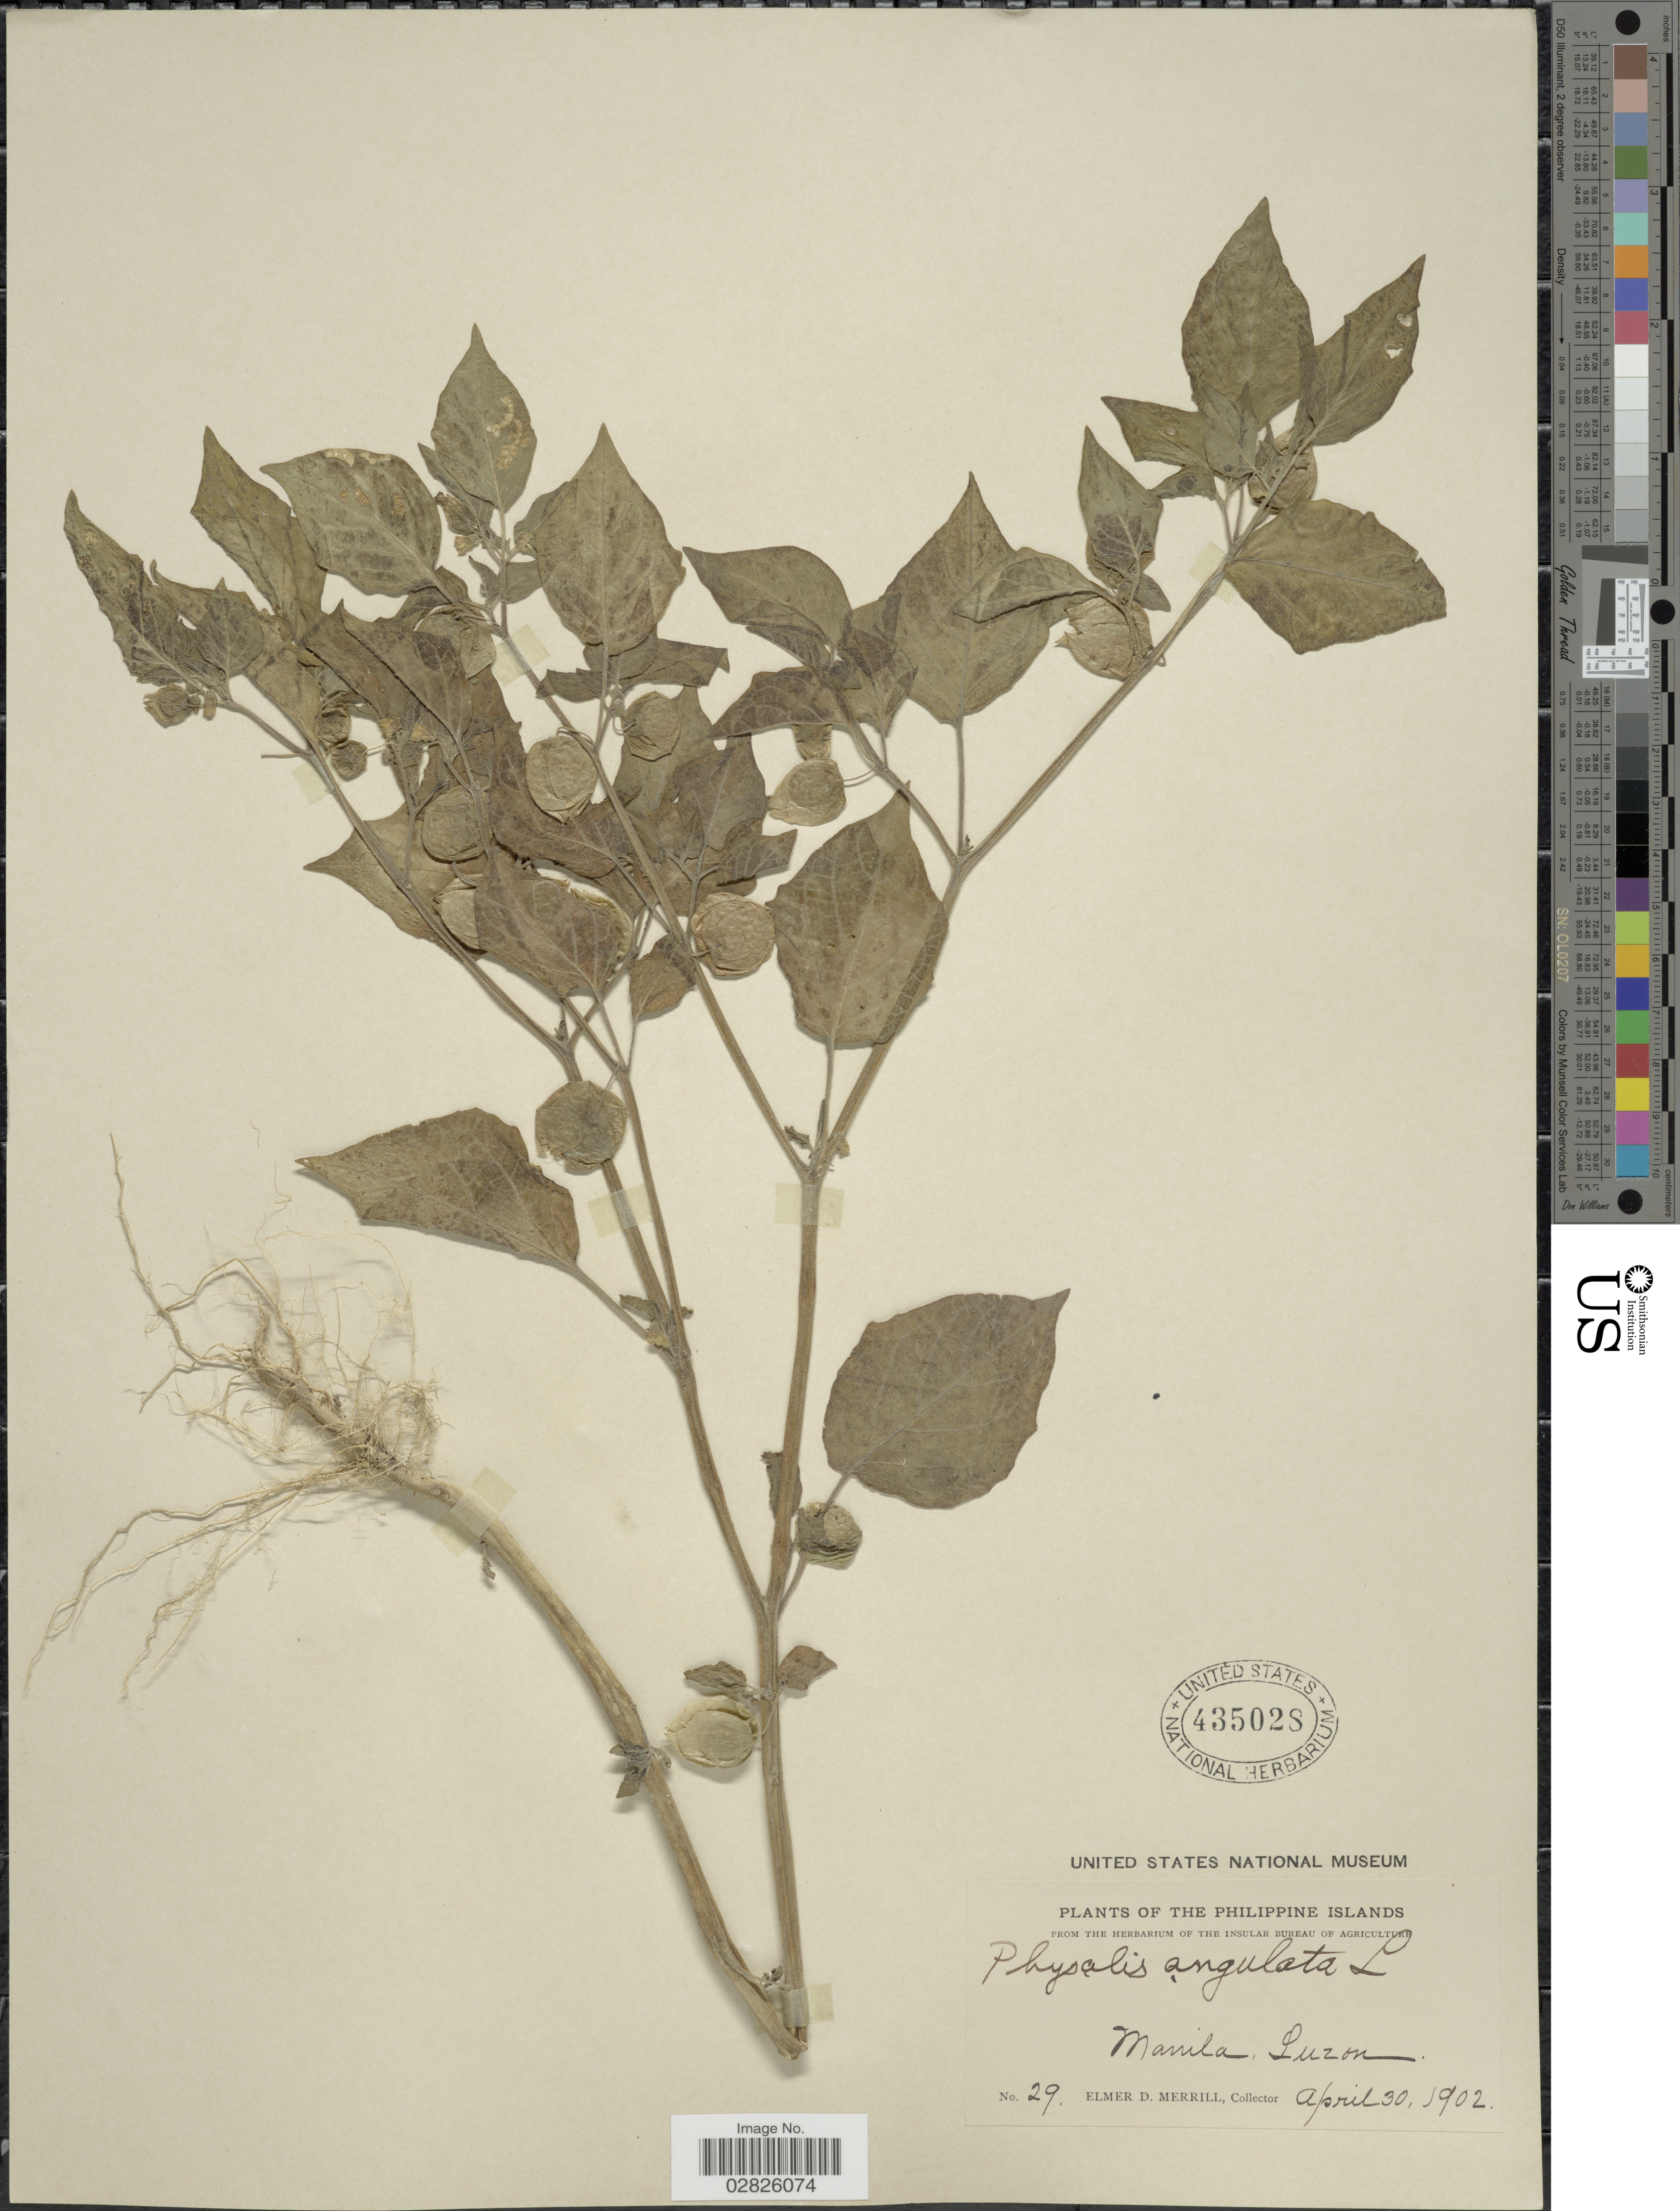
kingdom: Plantae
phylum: Tracheophyta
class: Magnoliopsida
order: Solanales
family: Solanaceae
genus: Physalis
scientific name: Physalis angulata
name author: L.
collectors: E. D. Merrill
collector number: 29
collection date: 1902-04-30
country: Philippines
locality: Manila, Luzon.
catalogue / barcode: US 435028